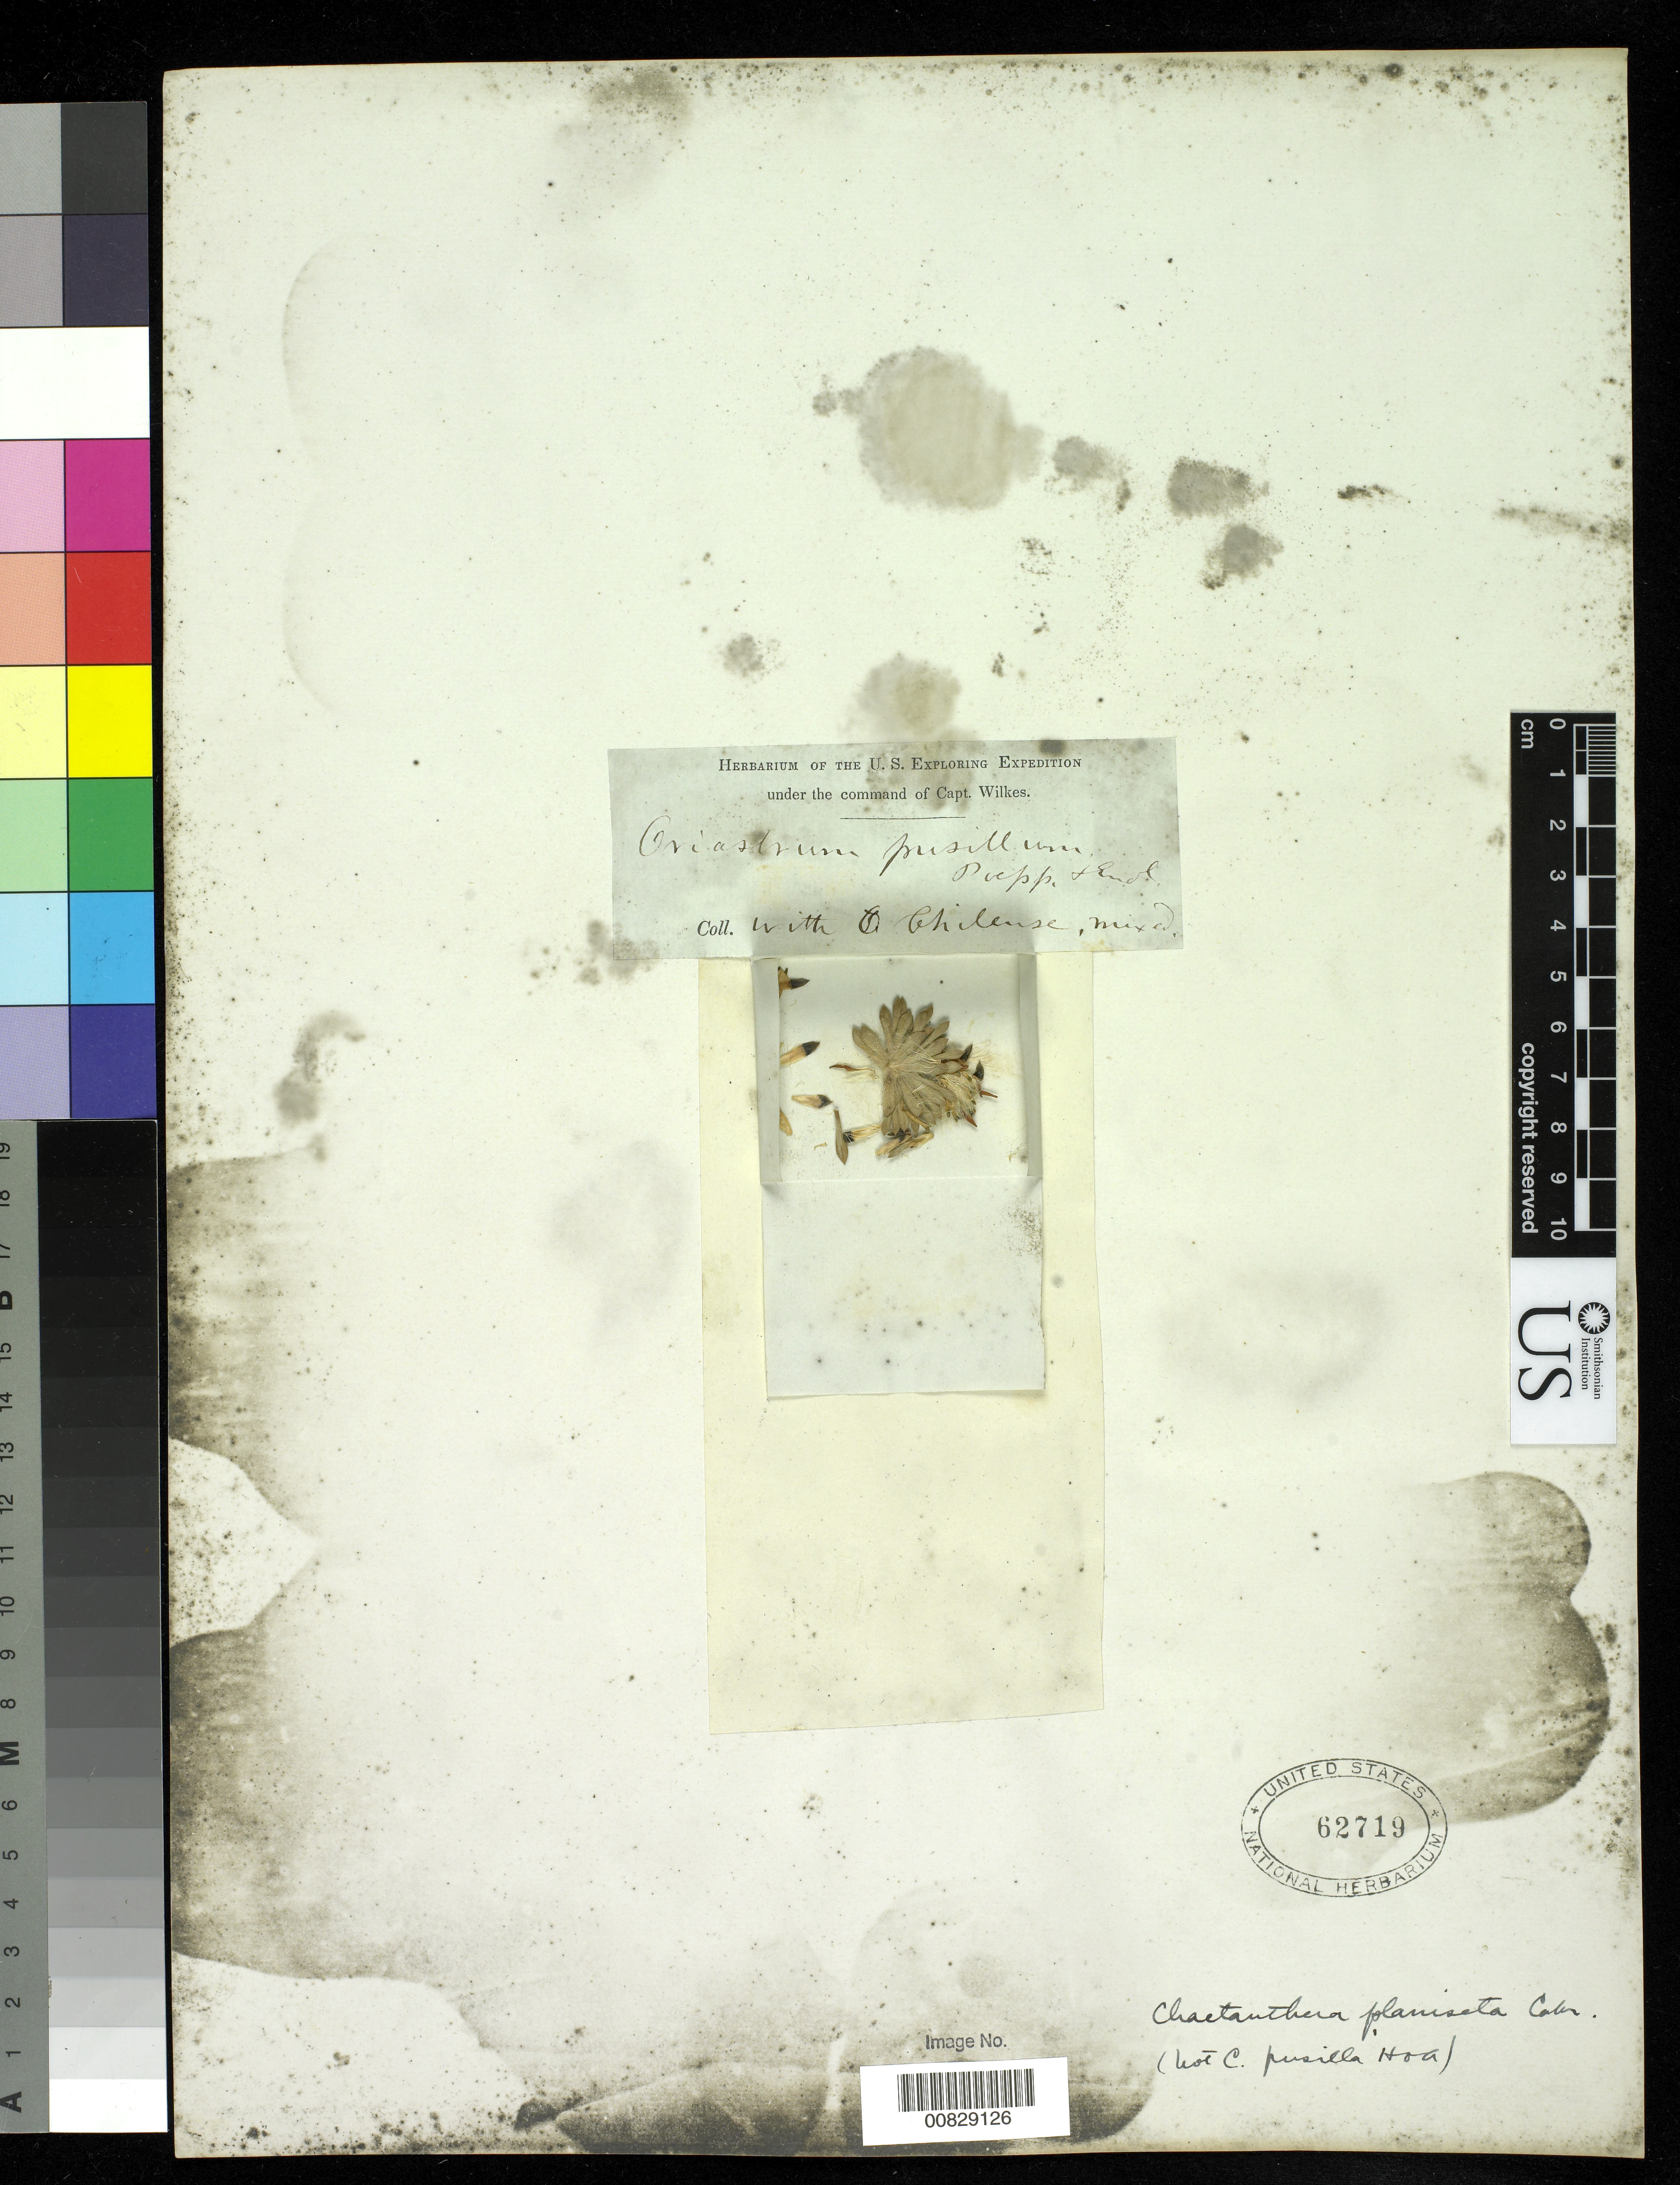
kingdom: Plantae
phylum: Tracheophyta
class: Magnoliopsida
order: Asterales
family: Asteraceae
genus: Chaetanthera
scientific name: Chaetanthera planiseta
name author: Cabrera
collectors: Wilkes Explor. Exped.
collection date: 1838/1842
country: Chile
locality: Andes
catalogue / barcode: US 62719